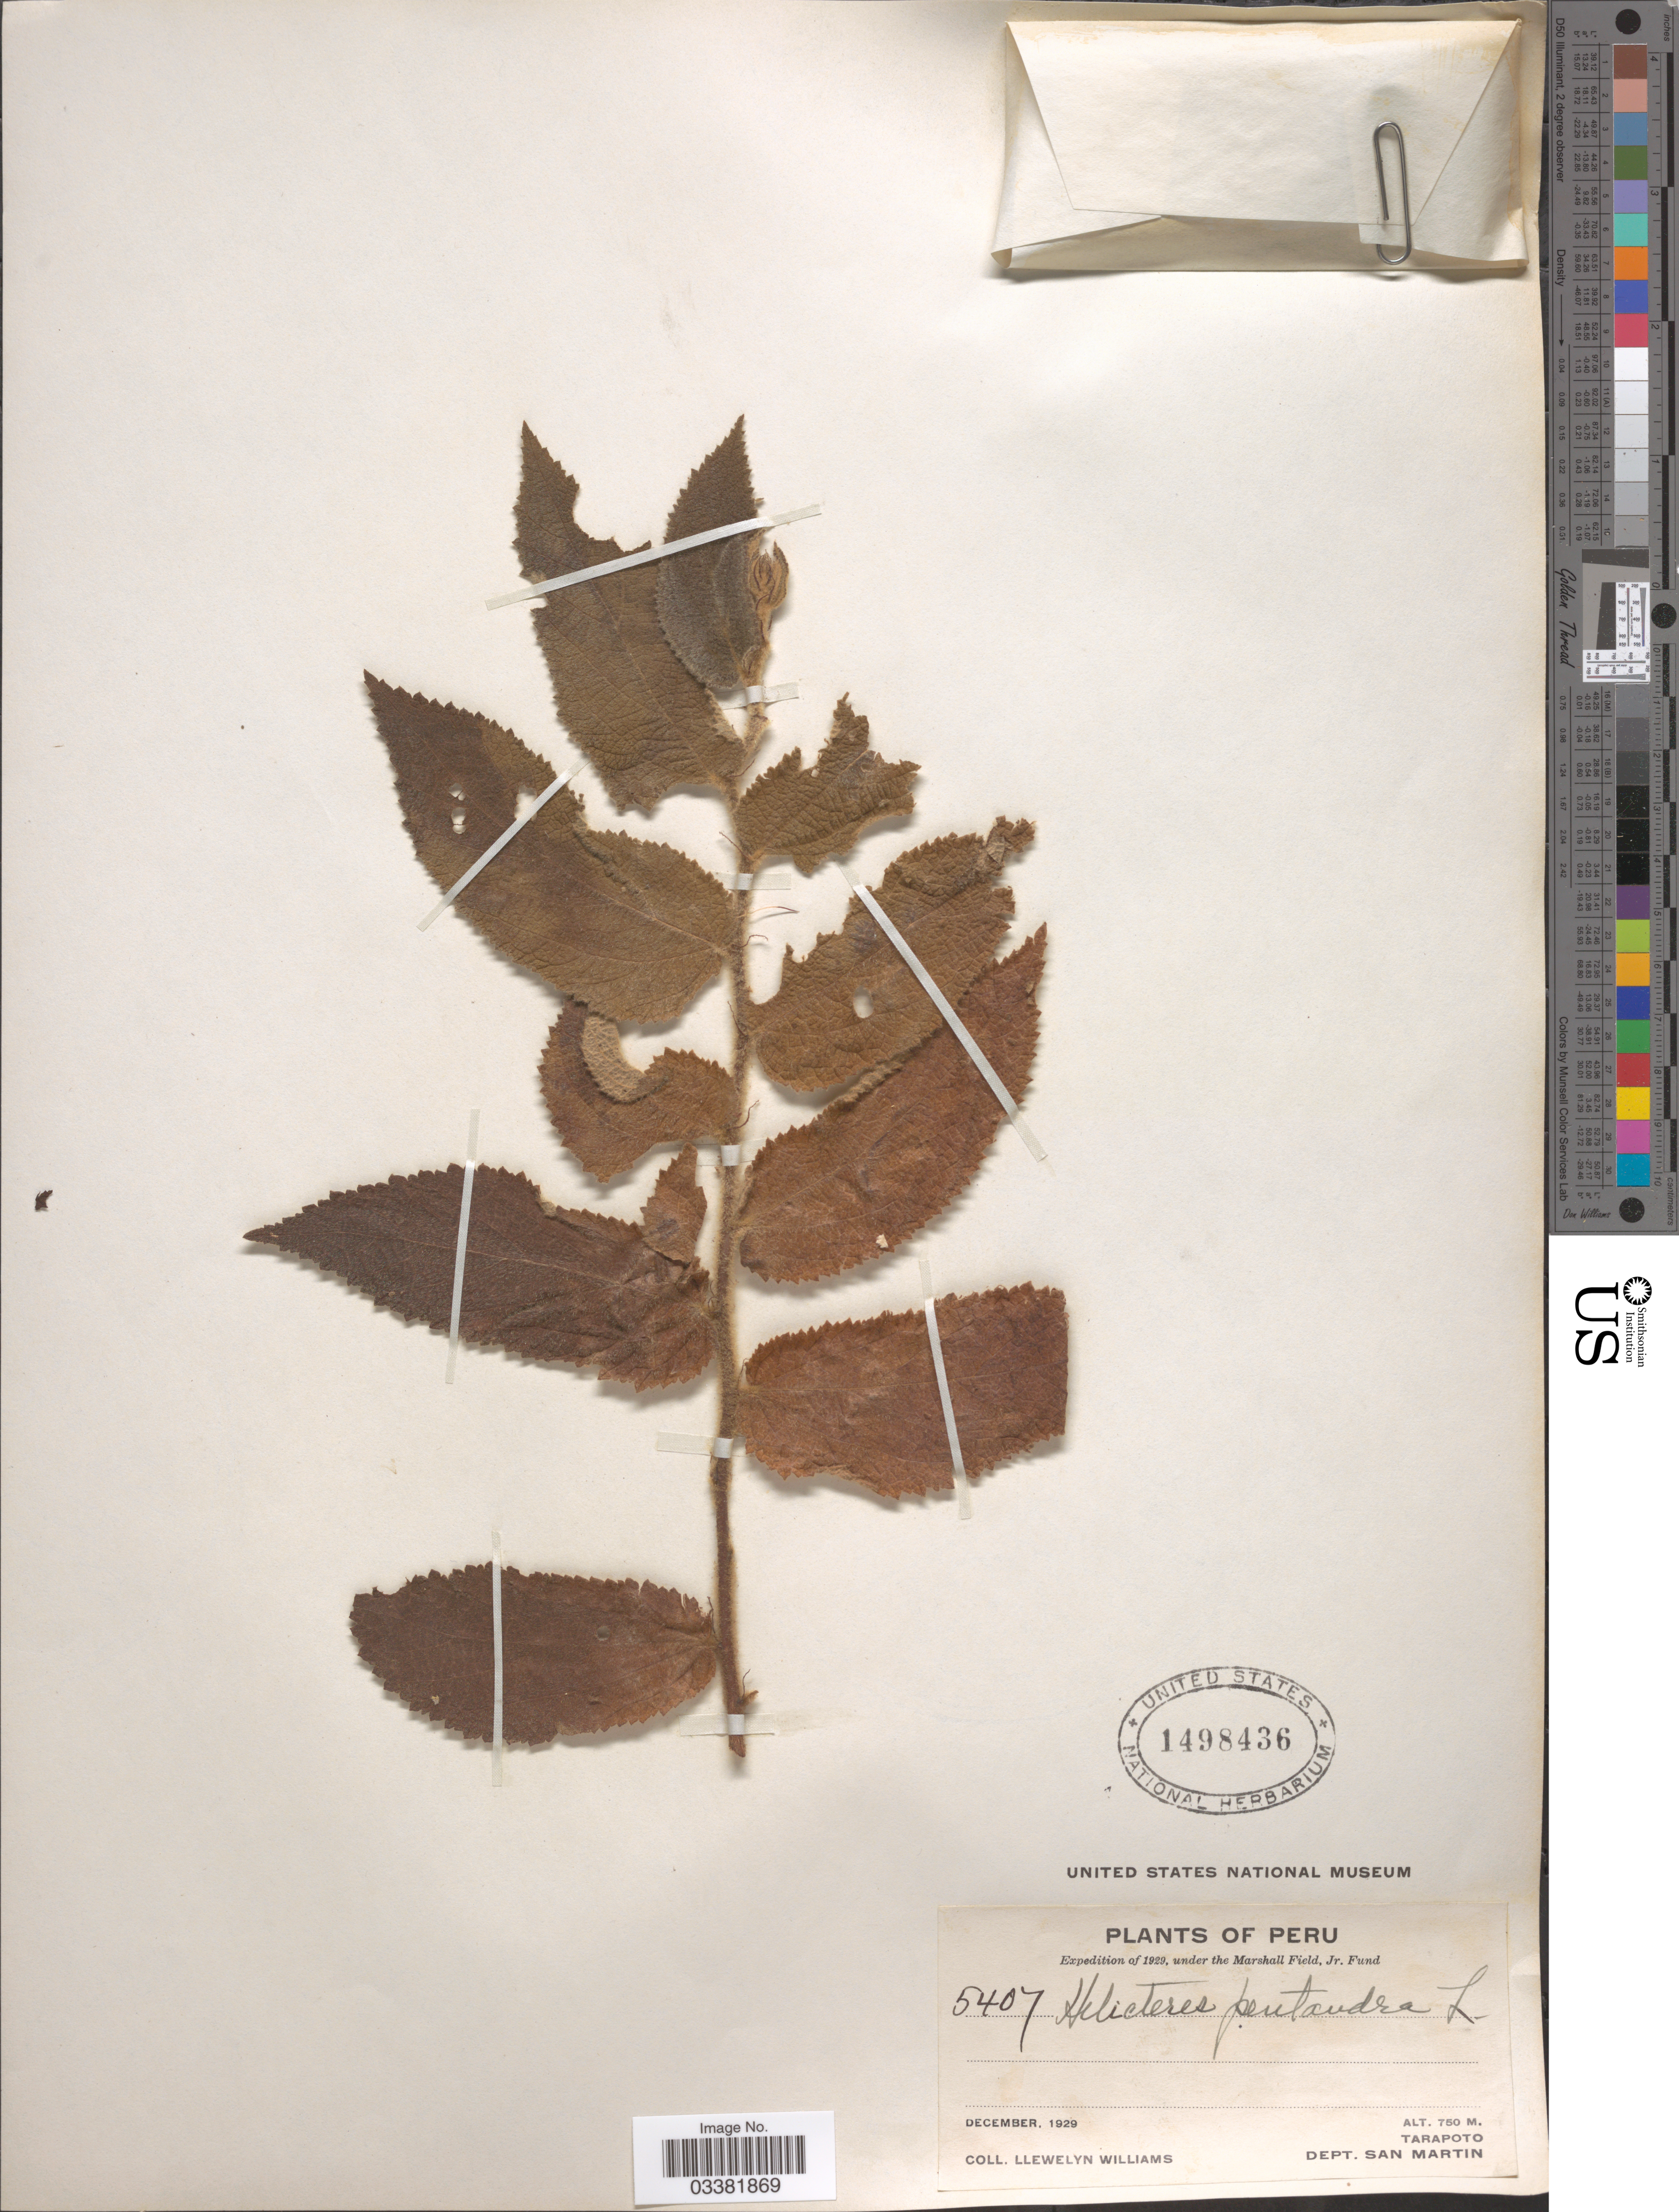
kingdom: Plantae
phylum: Tracheophyta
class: Magnoliopsida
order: Malvales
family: Malvaceae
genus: Helicteres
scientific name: Helicteres pentandra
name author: L.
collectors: Ll. Williams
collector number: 5407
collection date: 1929-12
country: Peru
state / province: San Martín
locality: Tarapoto. Dept. San Martin.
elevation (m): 750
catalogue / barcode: US 1498436